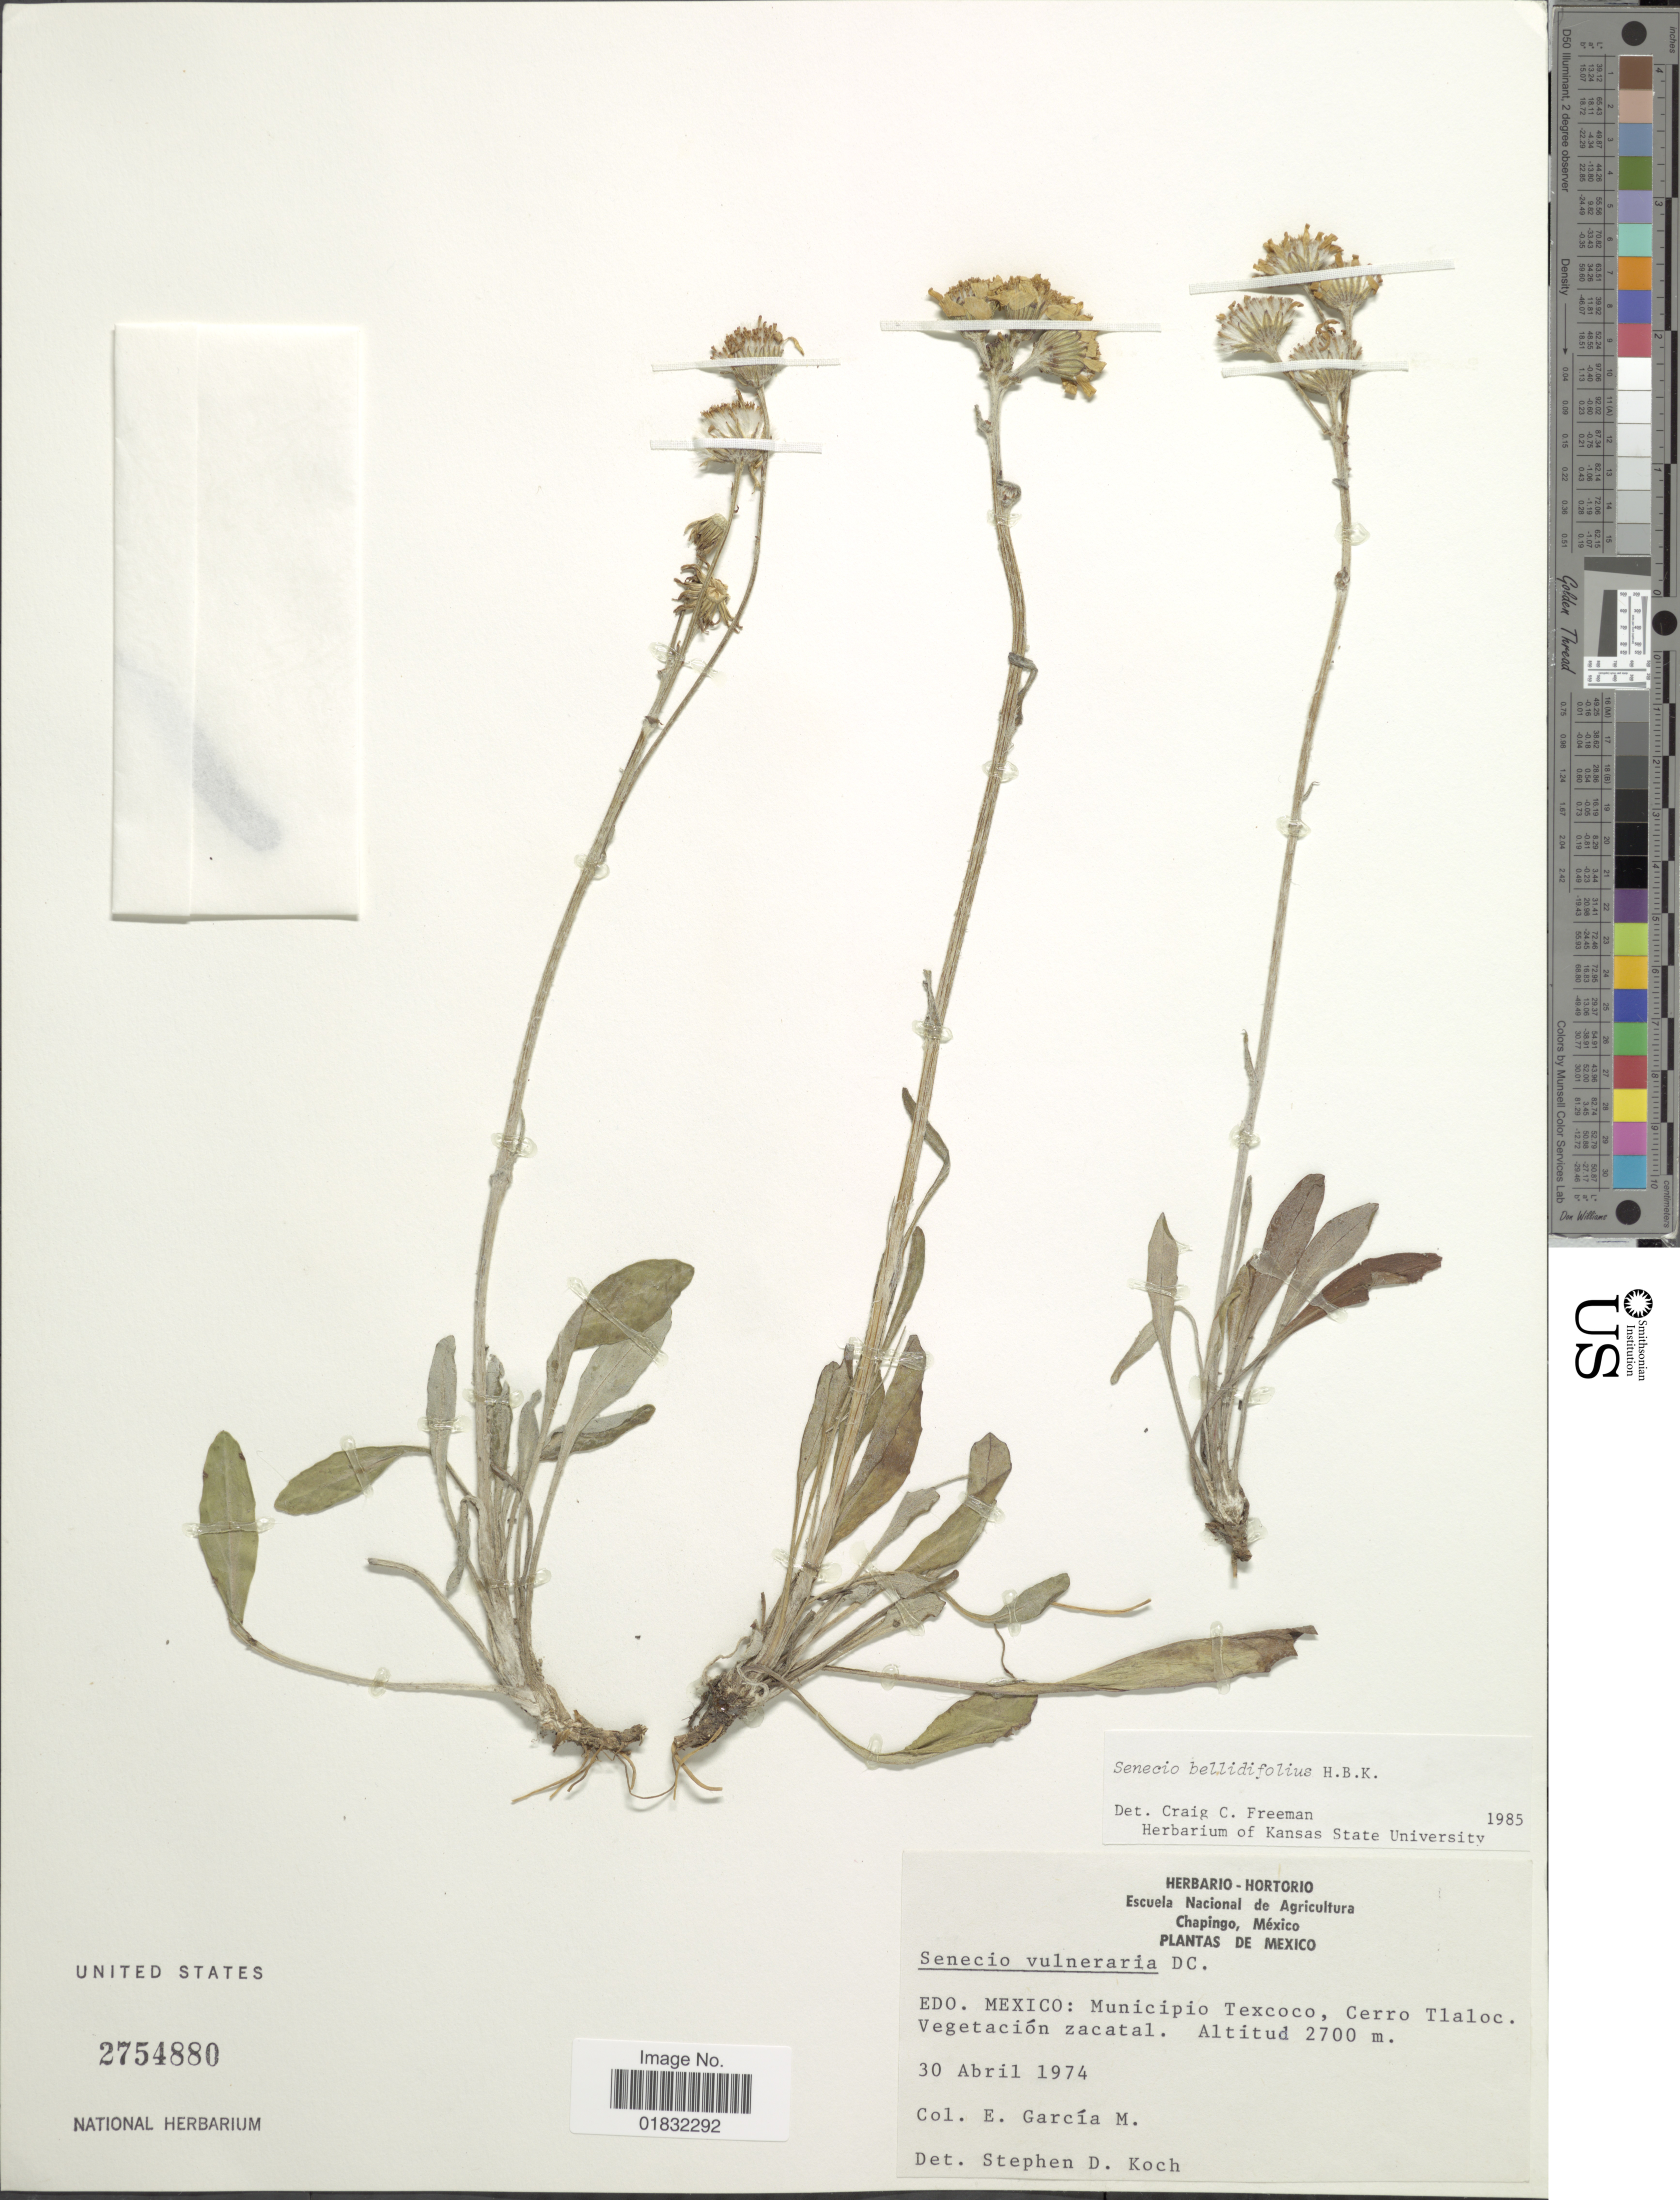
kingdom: Plantae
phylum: Tracheophyta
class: Magnoliopsida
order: Asterales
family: Asteraceae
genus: Packera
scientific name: Packera bellidifolia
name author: (Kunth) W.A. Weber & Á. Löve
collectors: E. García-M.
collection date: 1974-04-30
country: Mexico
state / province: México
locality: Municipio Texcoco, Cerco Tlaloc. vegetaclón zacatal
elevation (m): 2700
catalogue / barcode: US 2754880